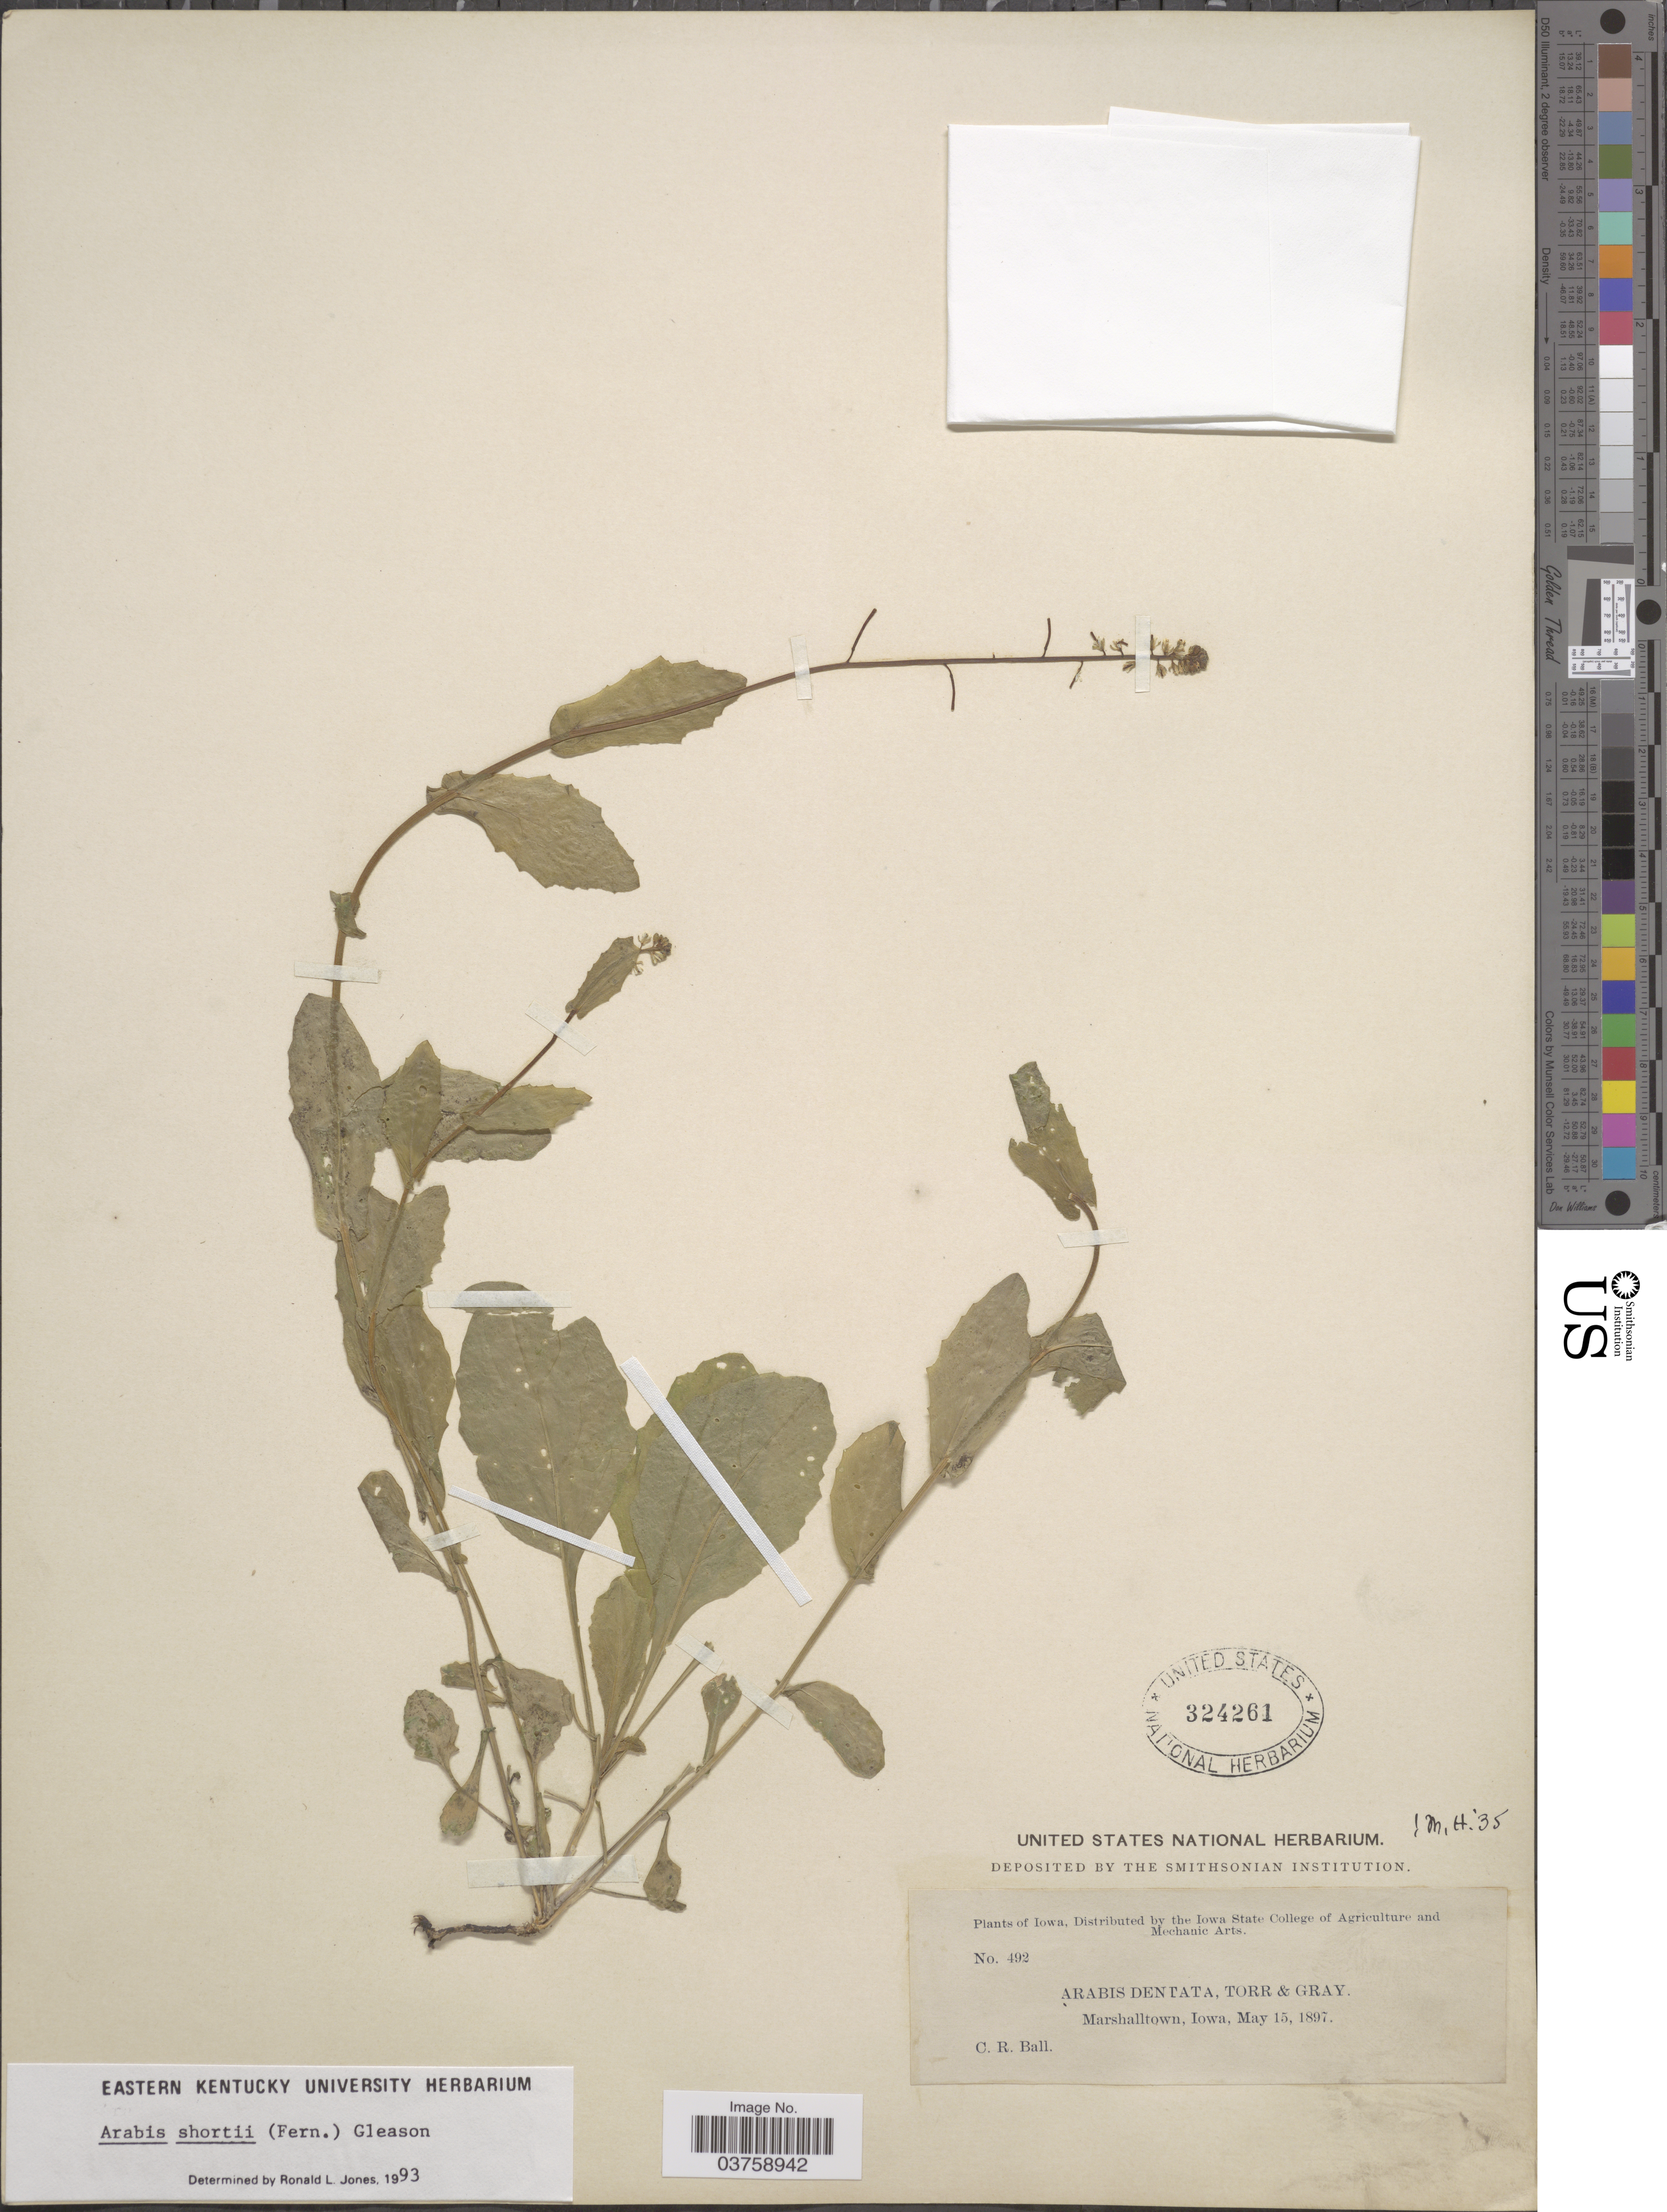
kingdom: Plantae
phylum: Tracheophyta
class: Magnoliopsida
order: Brassicales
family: Brassicaceae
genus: Arabis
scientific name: Arabis shortii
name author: (Fernald) Gleason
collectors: C. R. Ball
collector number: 492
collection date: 1897-05-15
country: United States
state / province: Iowa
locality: Marshalltown.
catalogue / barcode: US 324261